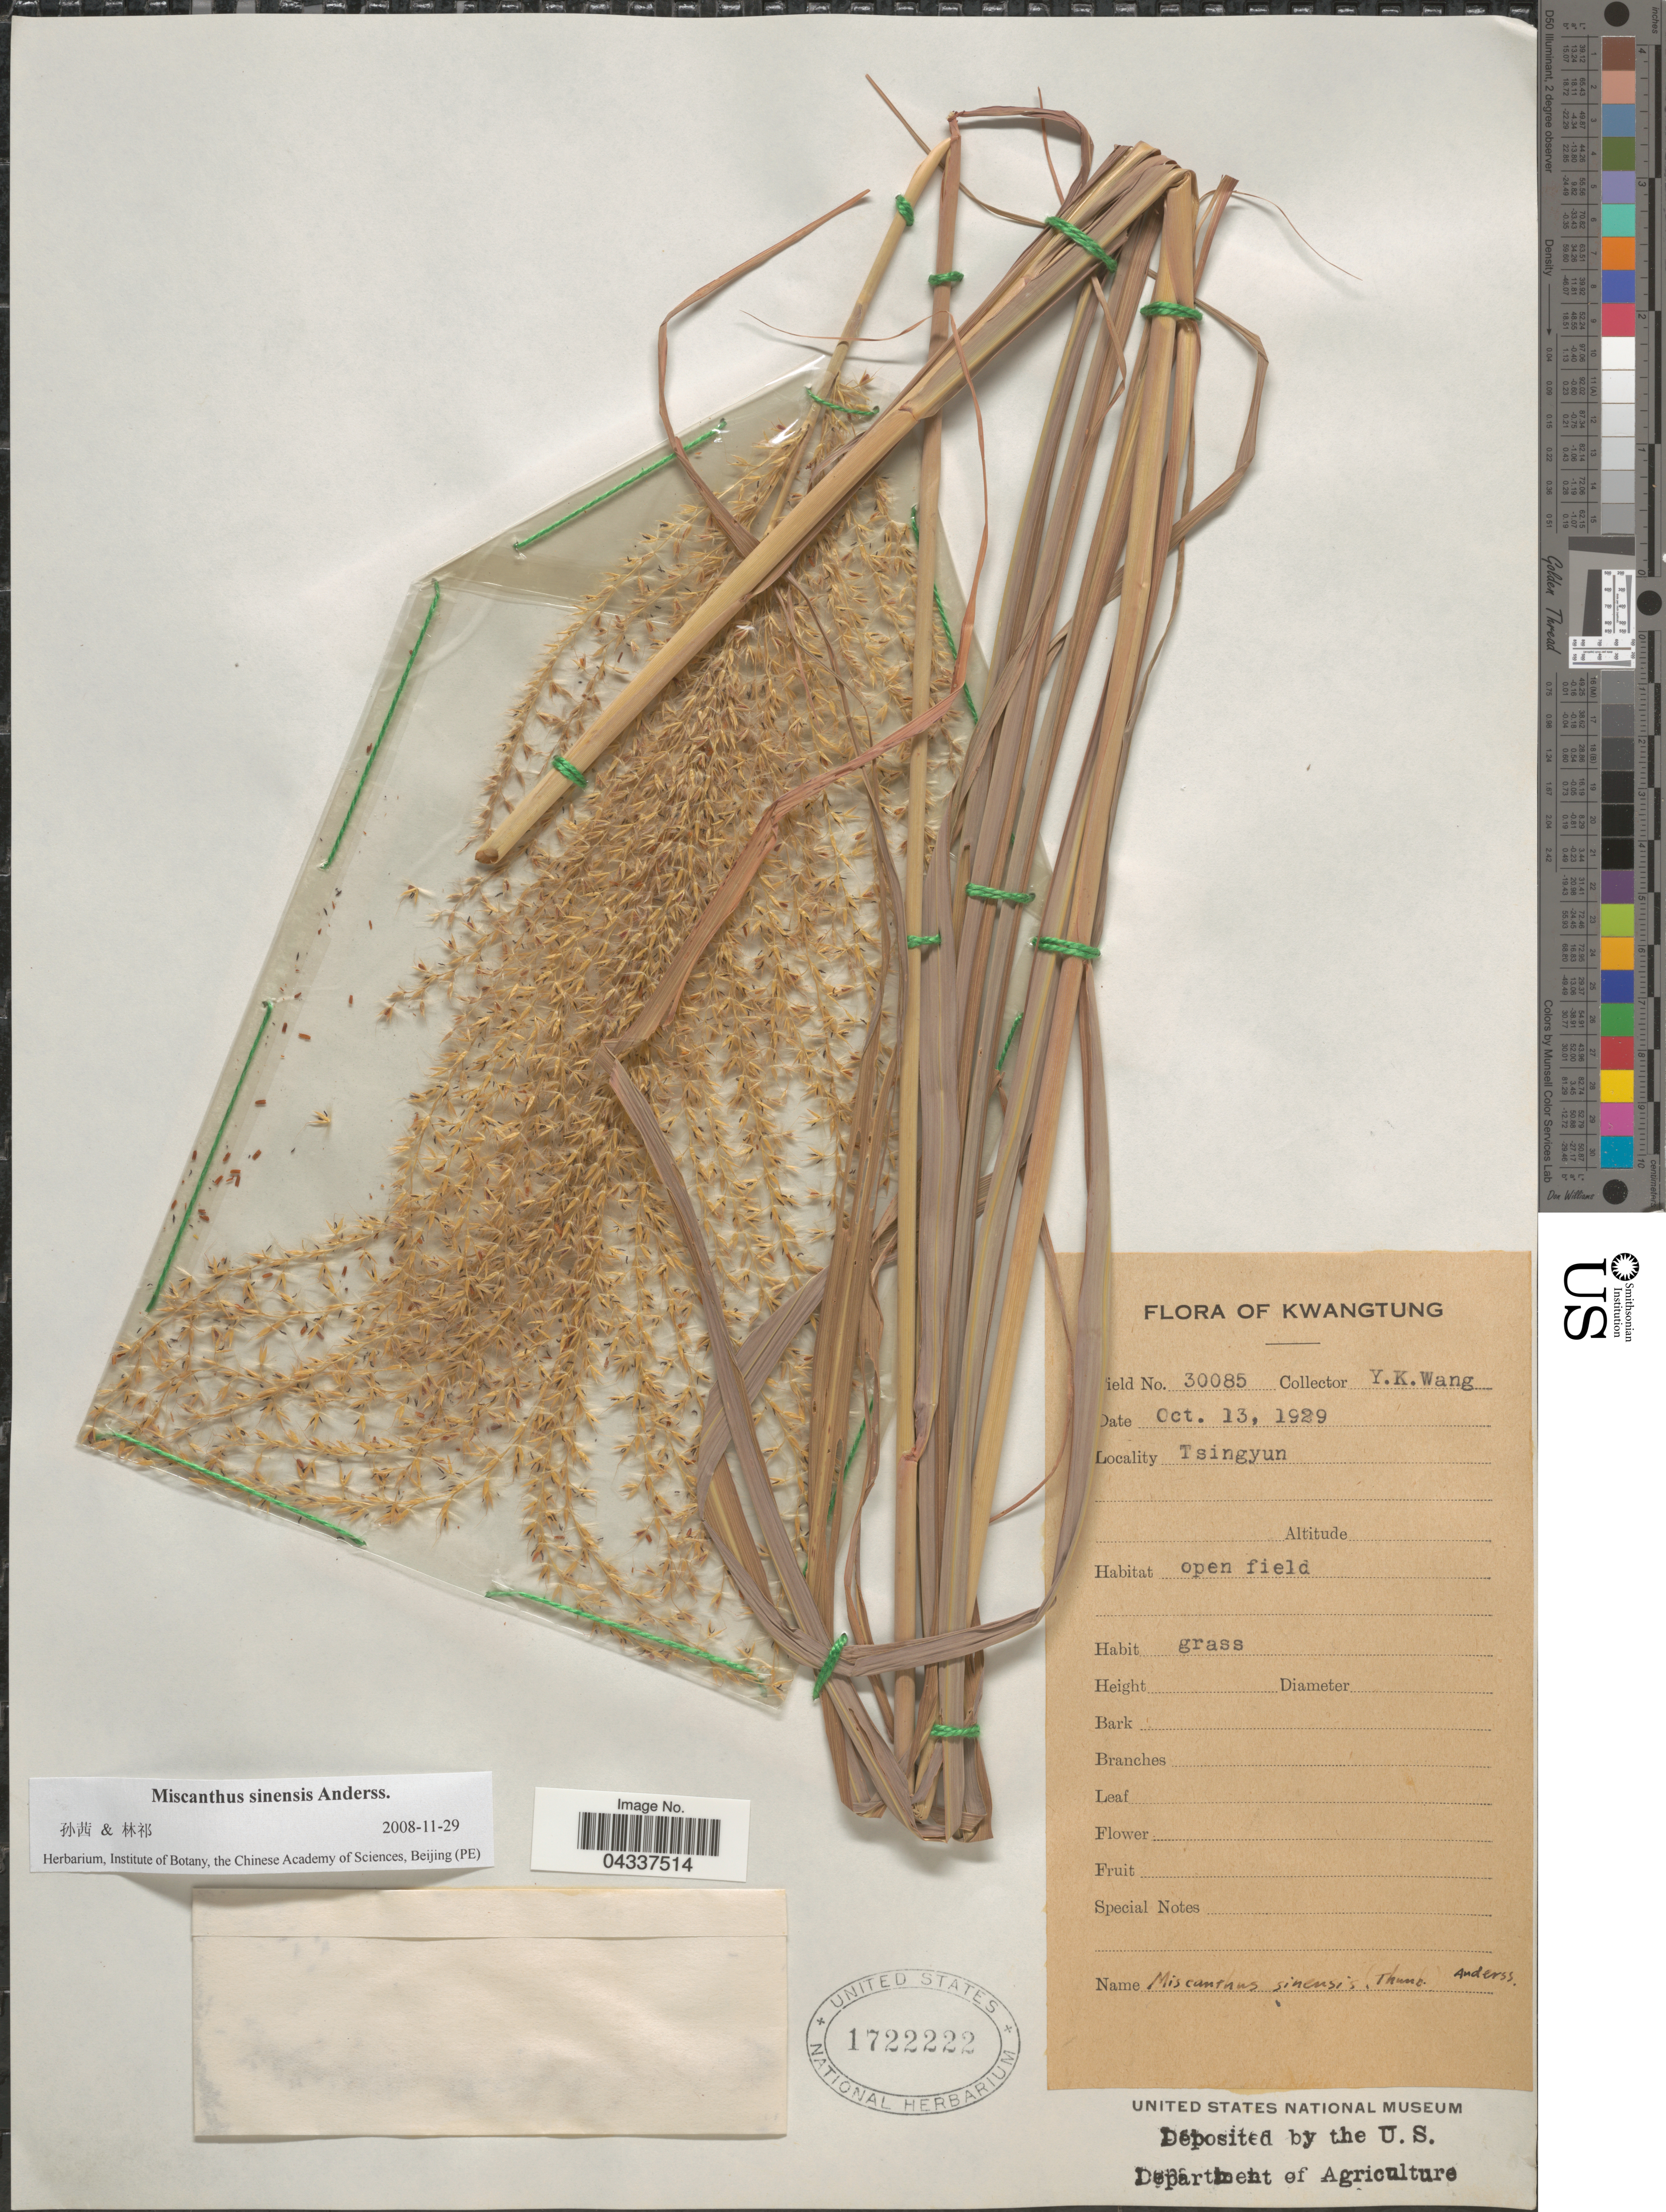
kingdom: Plantae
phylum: Tracheophyta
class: Liliopsida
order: Poales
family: Poaceae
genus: Miscanthus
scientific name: Miscanthus sinensis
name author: Andersson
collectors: Y. Wang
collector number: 30085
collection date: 1929-10-13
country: China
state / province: Guangdong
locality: Kwangtung. Tsingyun.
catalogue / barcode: US 1722222